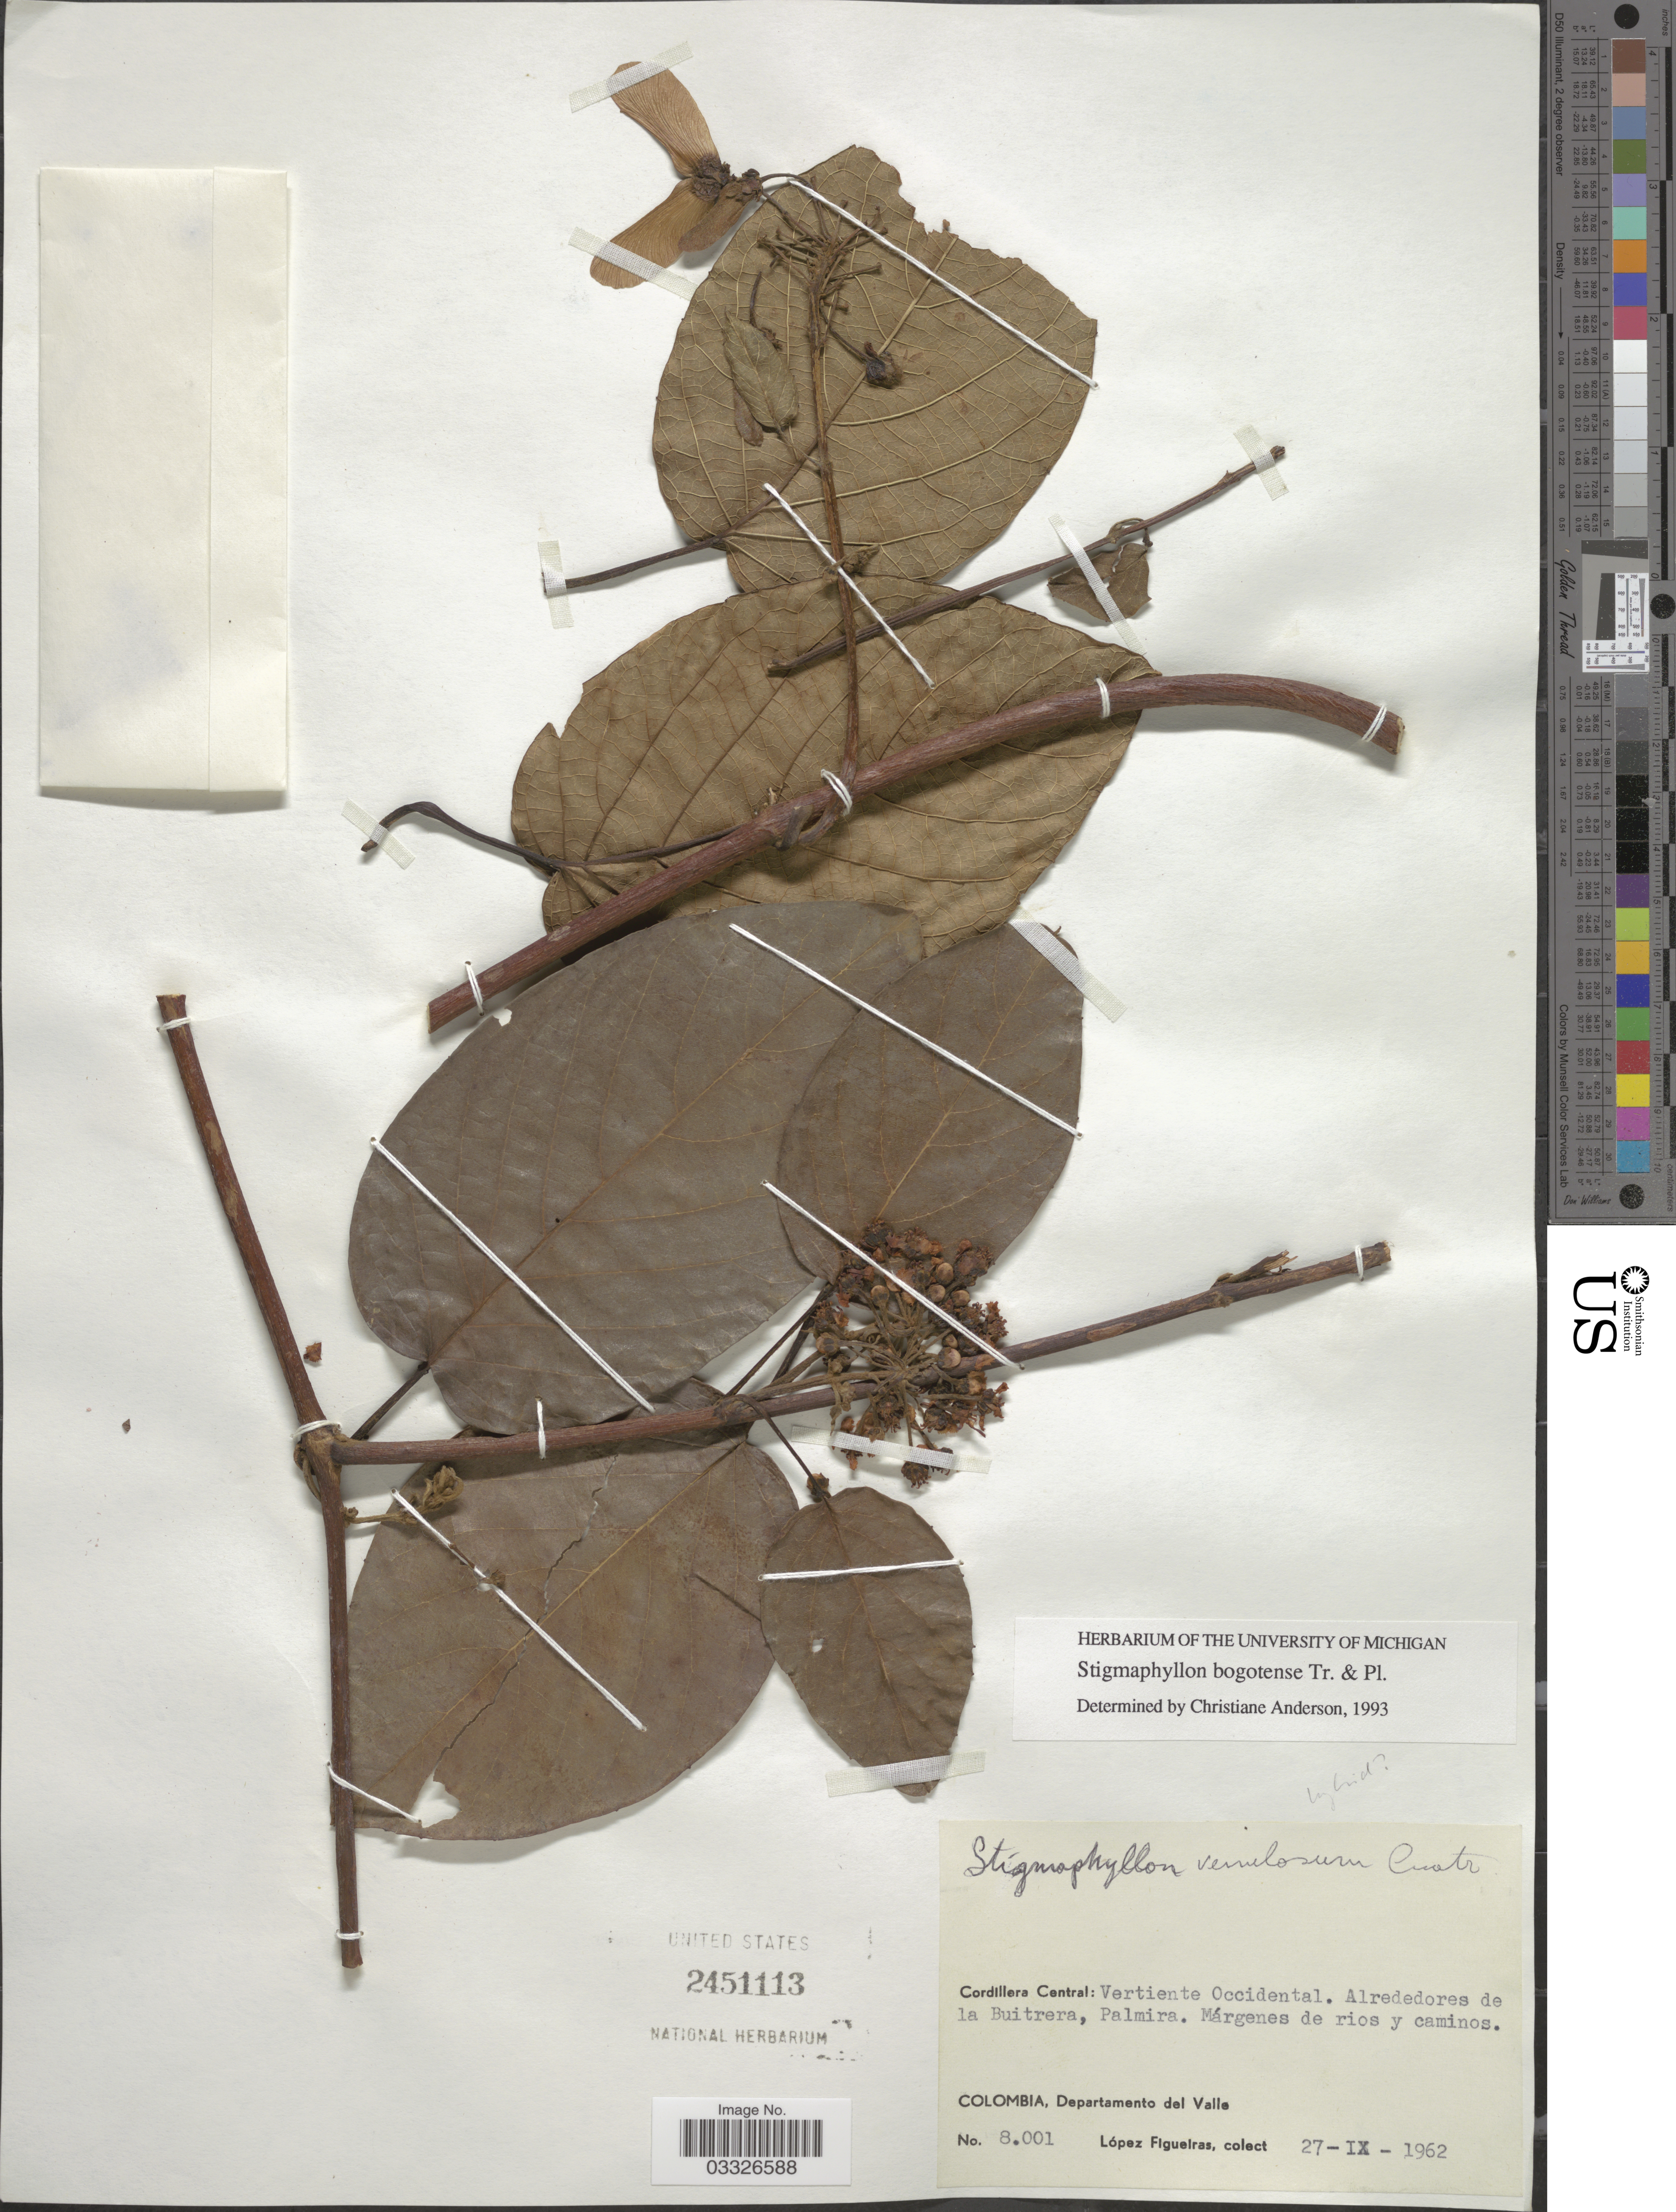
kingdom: Plantae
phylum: Tracheophyta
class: Magnoliopsida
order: Malpighiales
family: Malpighiaceae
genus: Stigmaphyllon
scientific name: Stigmaphyllon bogotense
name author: Triana & Planch.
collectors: M. López Figueiras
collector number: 8001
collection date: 1962-09-27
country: Colombia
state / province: Valle del Cauca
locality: Cordillera Central: Vertiente Occidental. Alrededores de la Buitrera, Palmira. Departamento del Valle.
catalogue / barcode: US 2451113